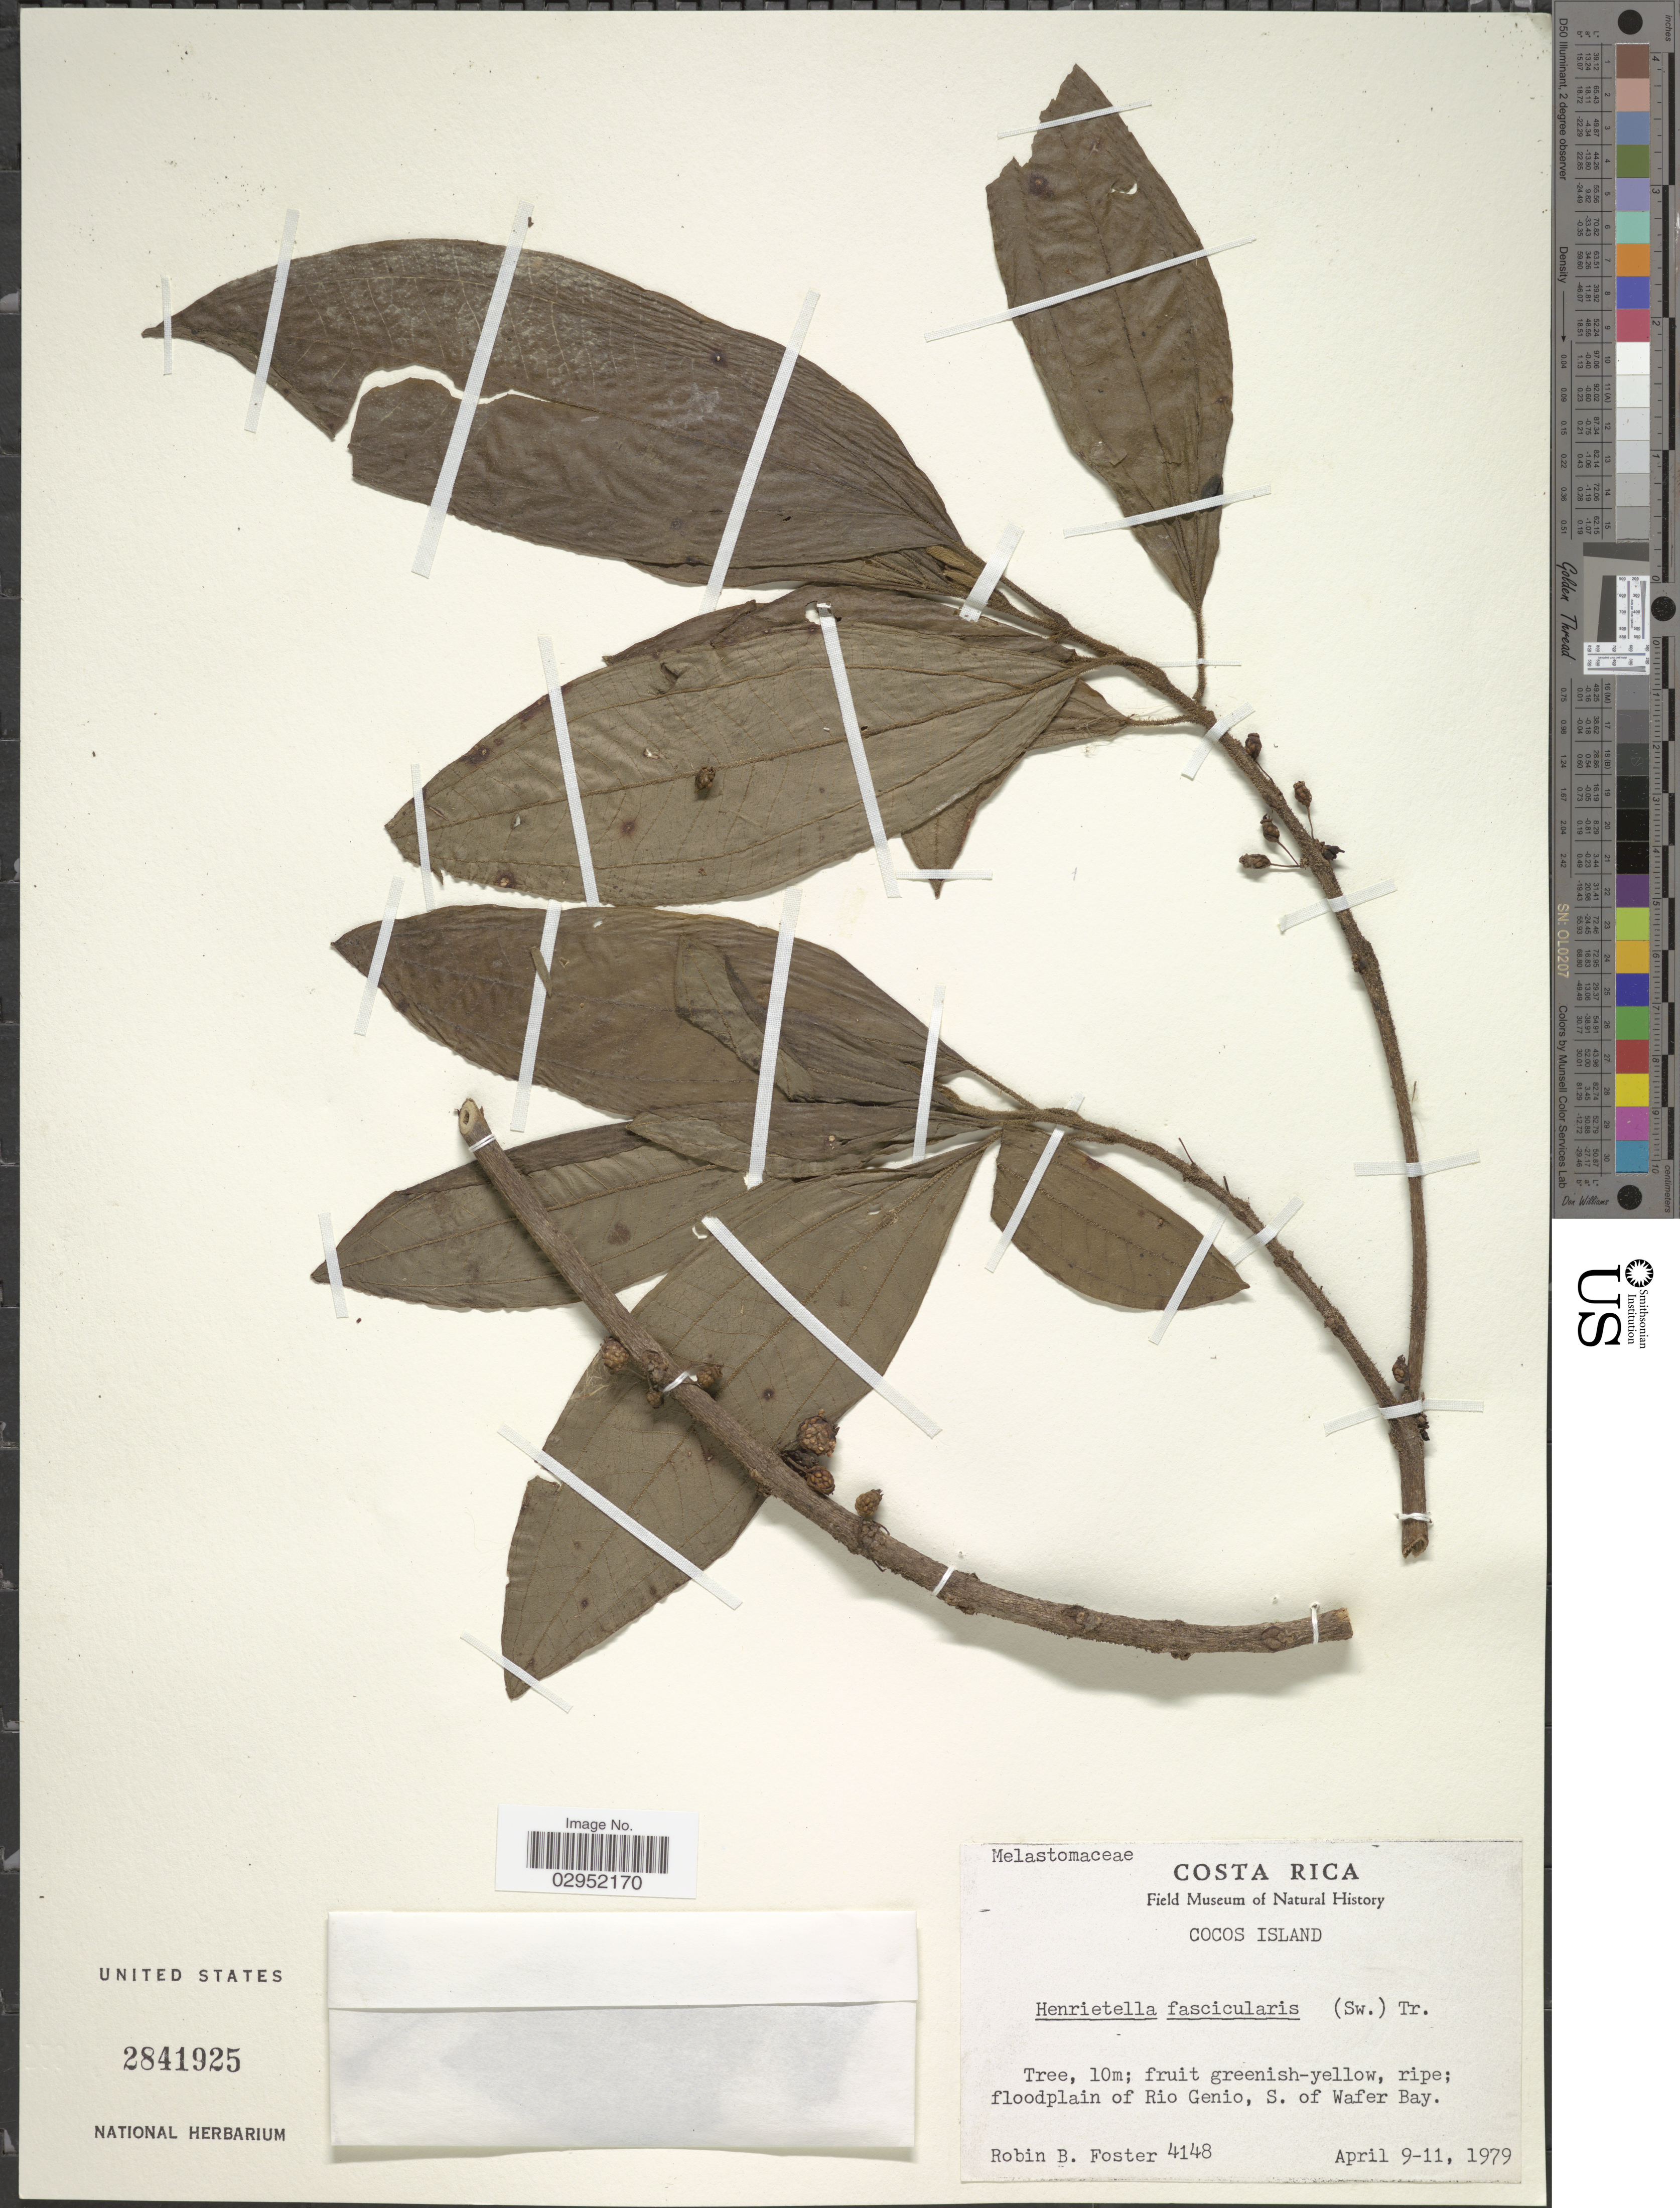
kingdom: Plantae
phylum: Tracheophyta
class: Magnoliopsida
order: Myrtales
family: Melastomataceae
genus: Henriettea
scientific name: Henriettea fascicularis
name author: (Sw.) M. Gómez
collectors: R. B. Foster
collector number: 4148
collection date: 1979-04-09/1979-04-11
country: Costa Rica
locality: Cocos Island. Floodplain of Rio Genio, S. of Wafer Bay.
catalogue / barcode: US 2841925